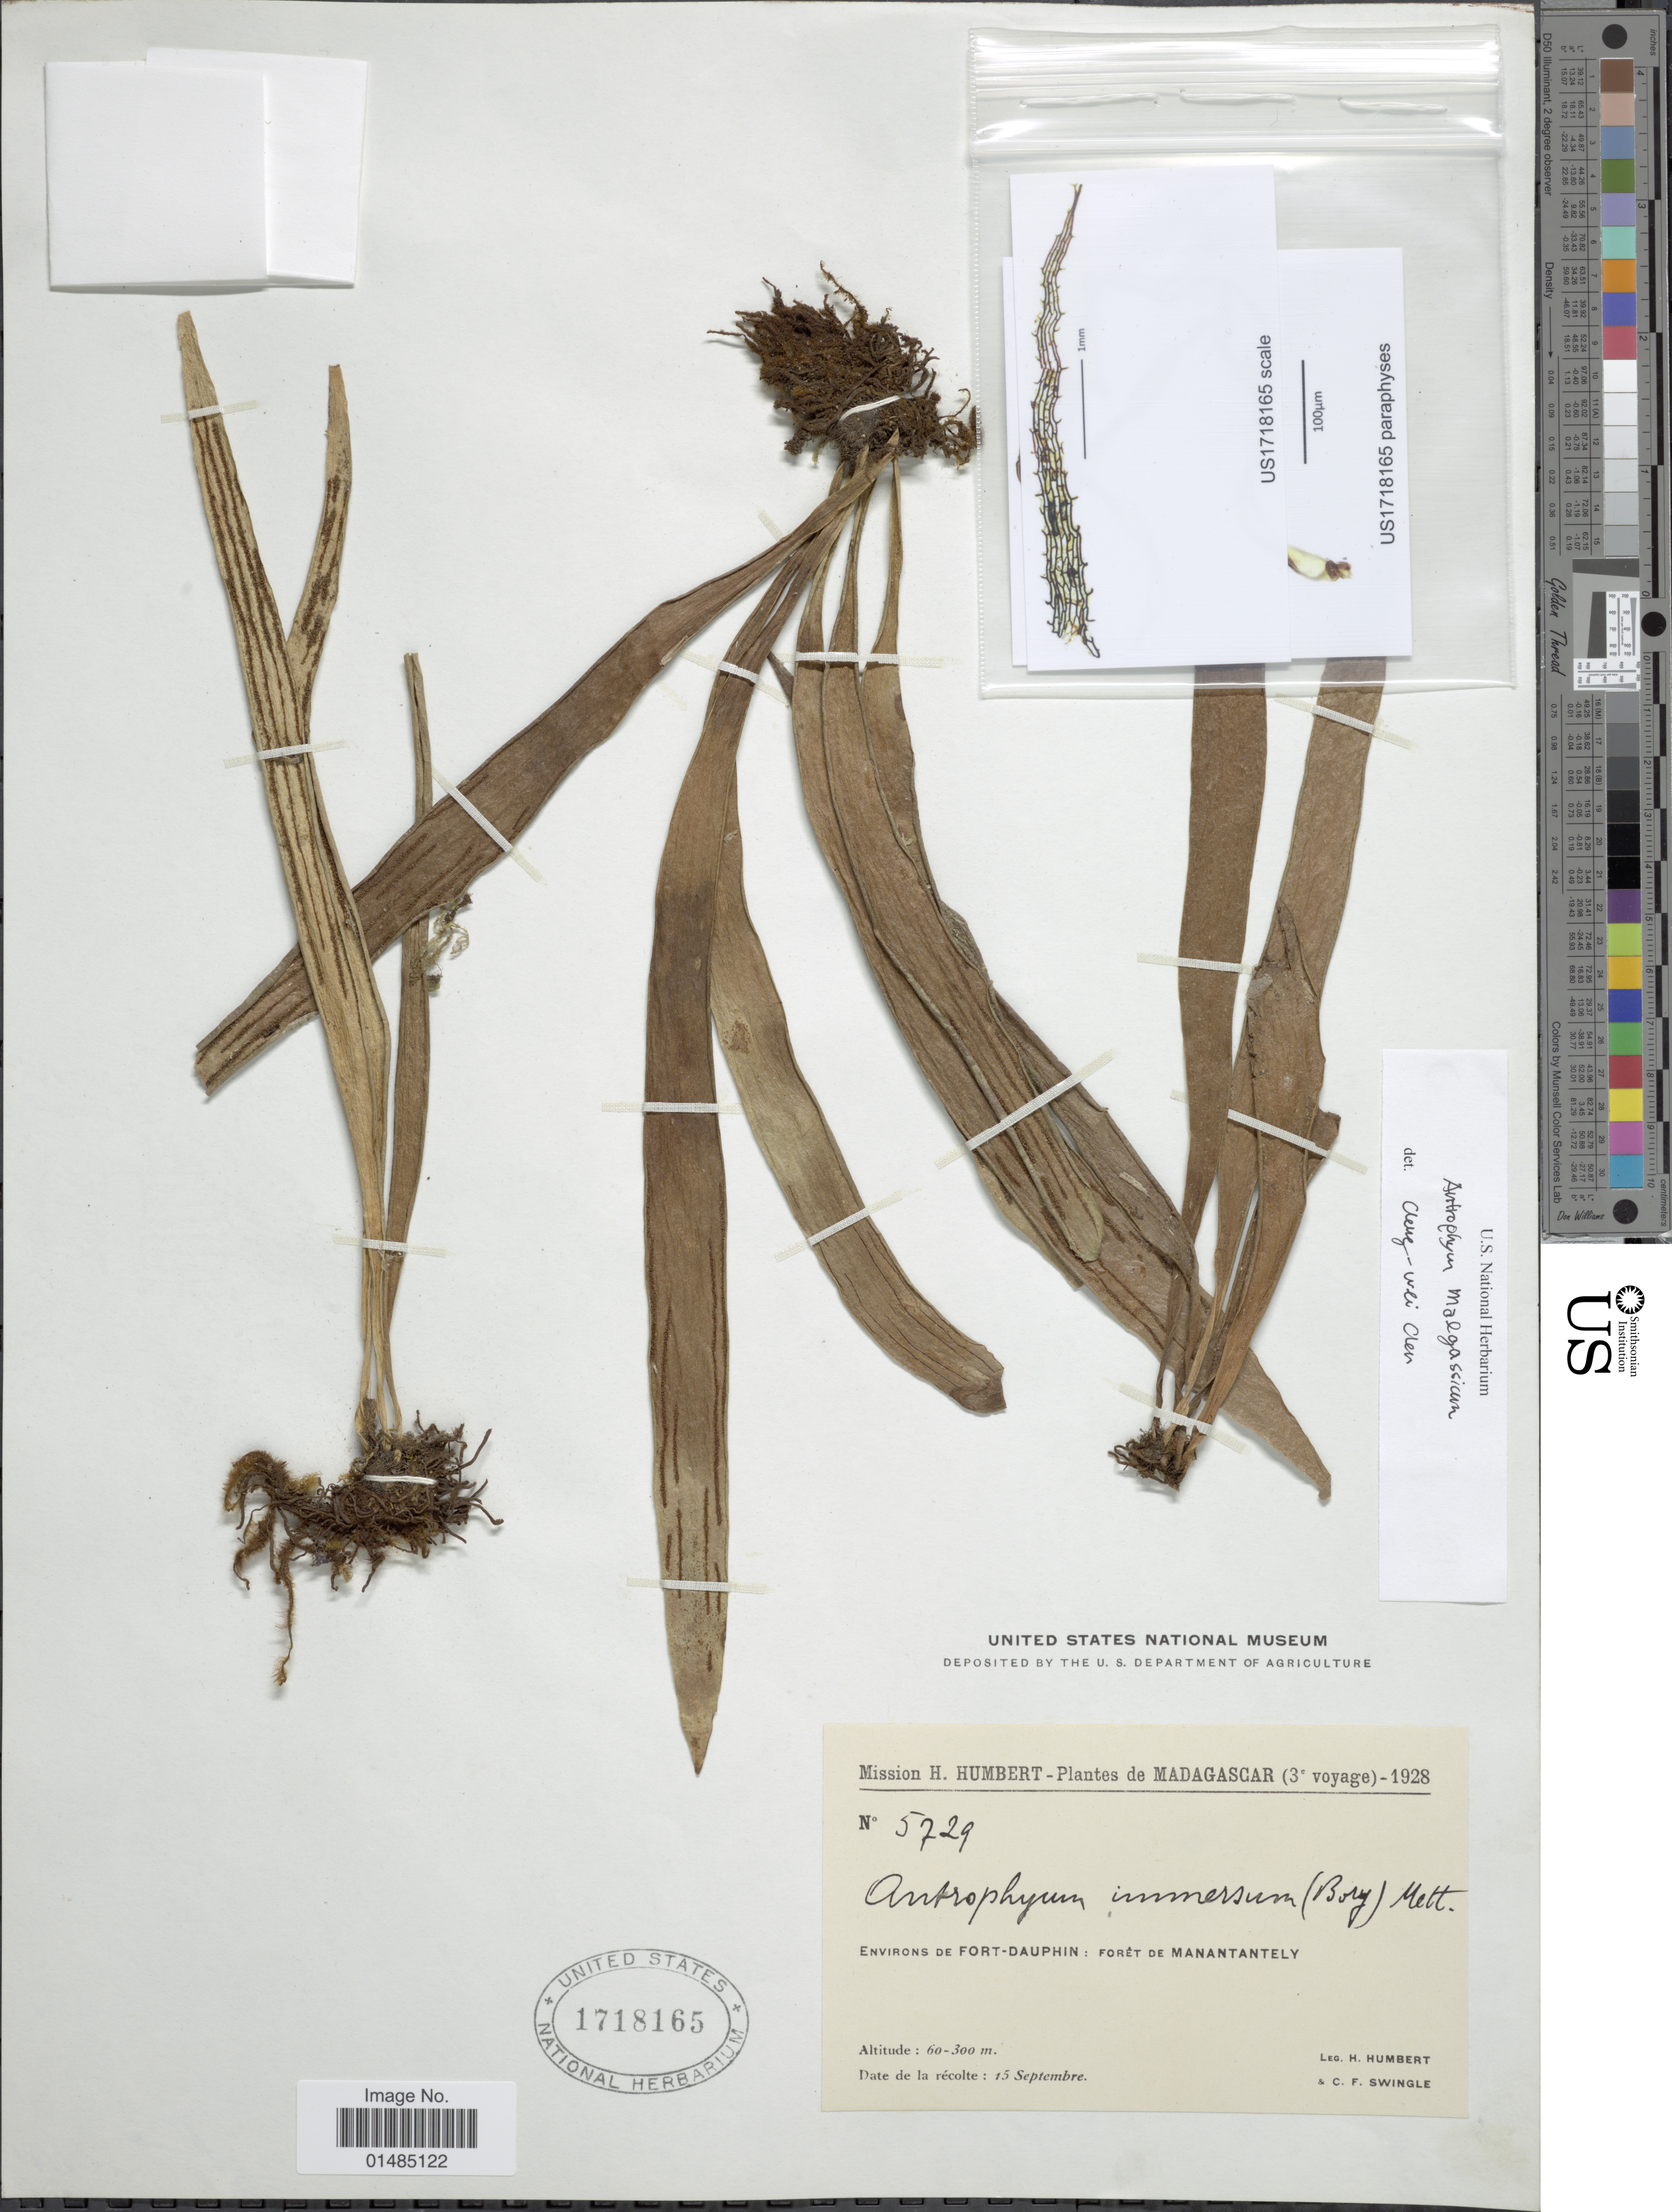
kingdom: Plantae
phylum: Tracheophyta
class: Polypodiopsida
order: Polypodiales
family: Pteridaceae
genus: Antrophyum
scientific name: Antrophyum immersum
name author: (Bory ex Willd.) Mett.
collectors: H. Humbert & C. Swingle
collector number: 5729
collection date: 1928-09-15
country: Madagascar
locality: Environs de Fort-Dauphin: Foret de Manantantely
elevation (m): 60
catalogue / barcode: US 1718165